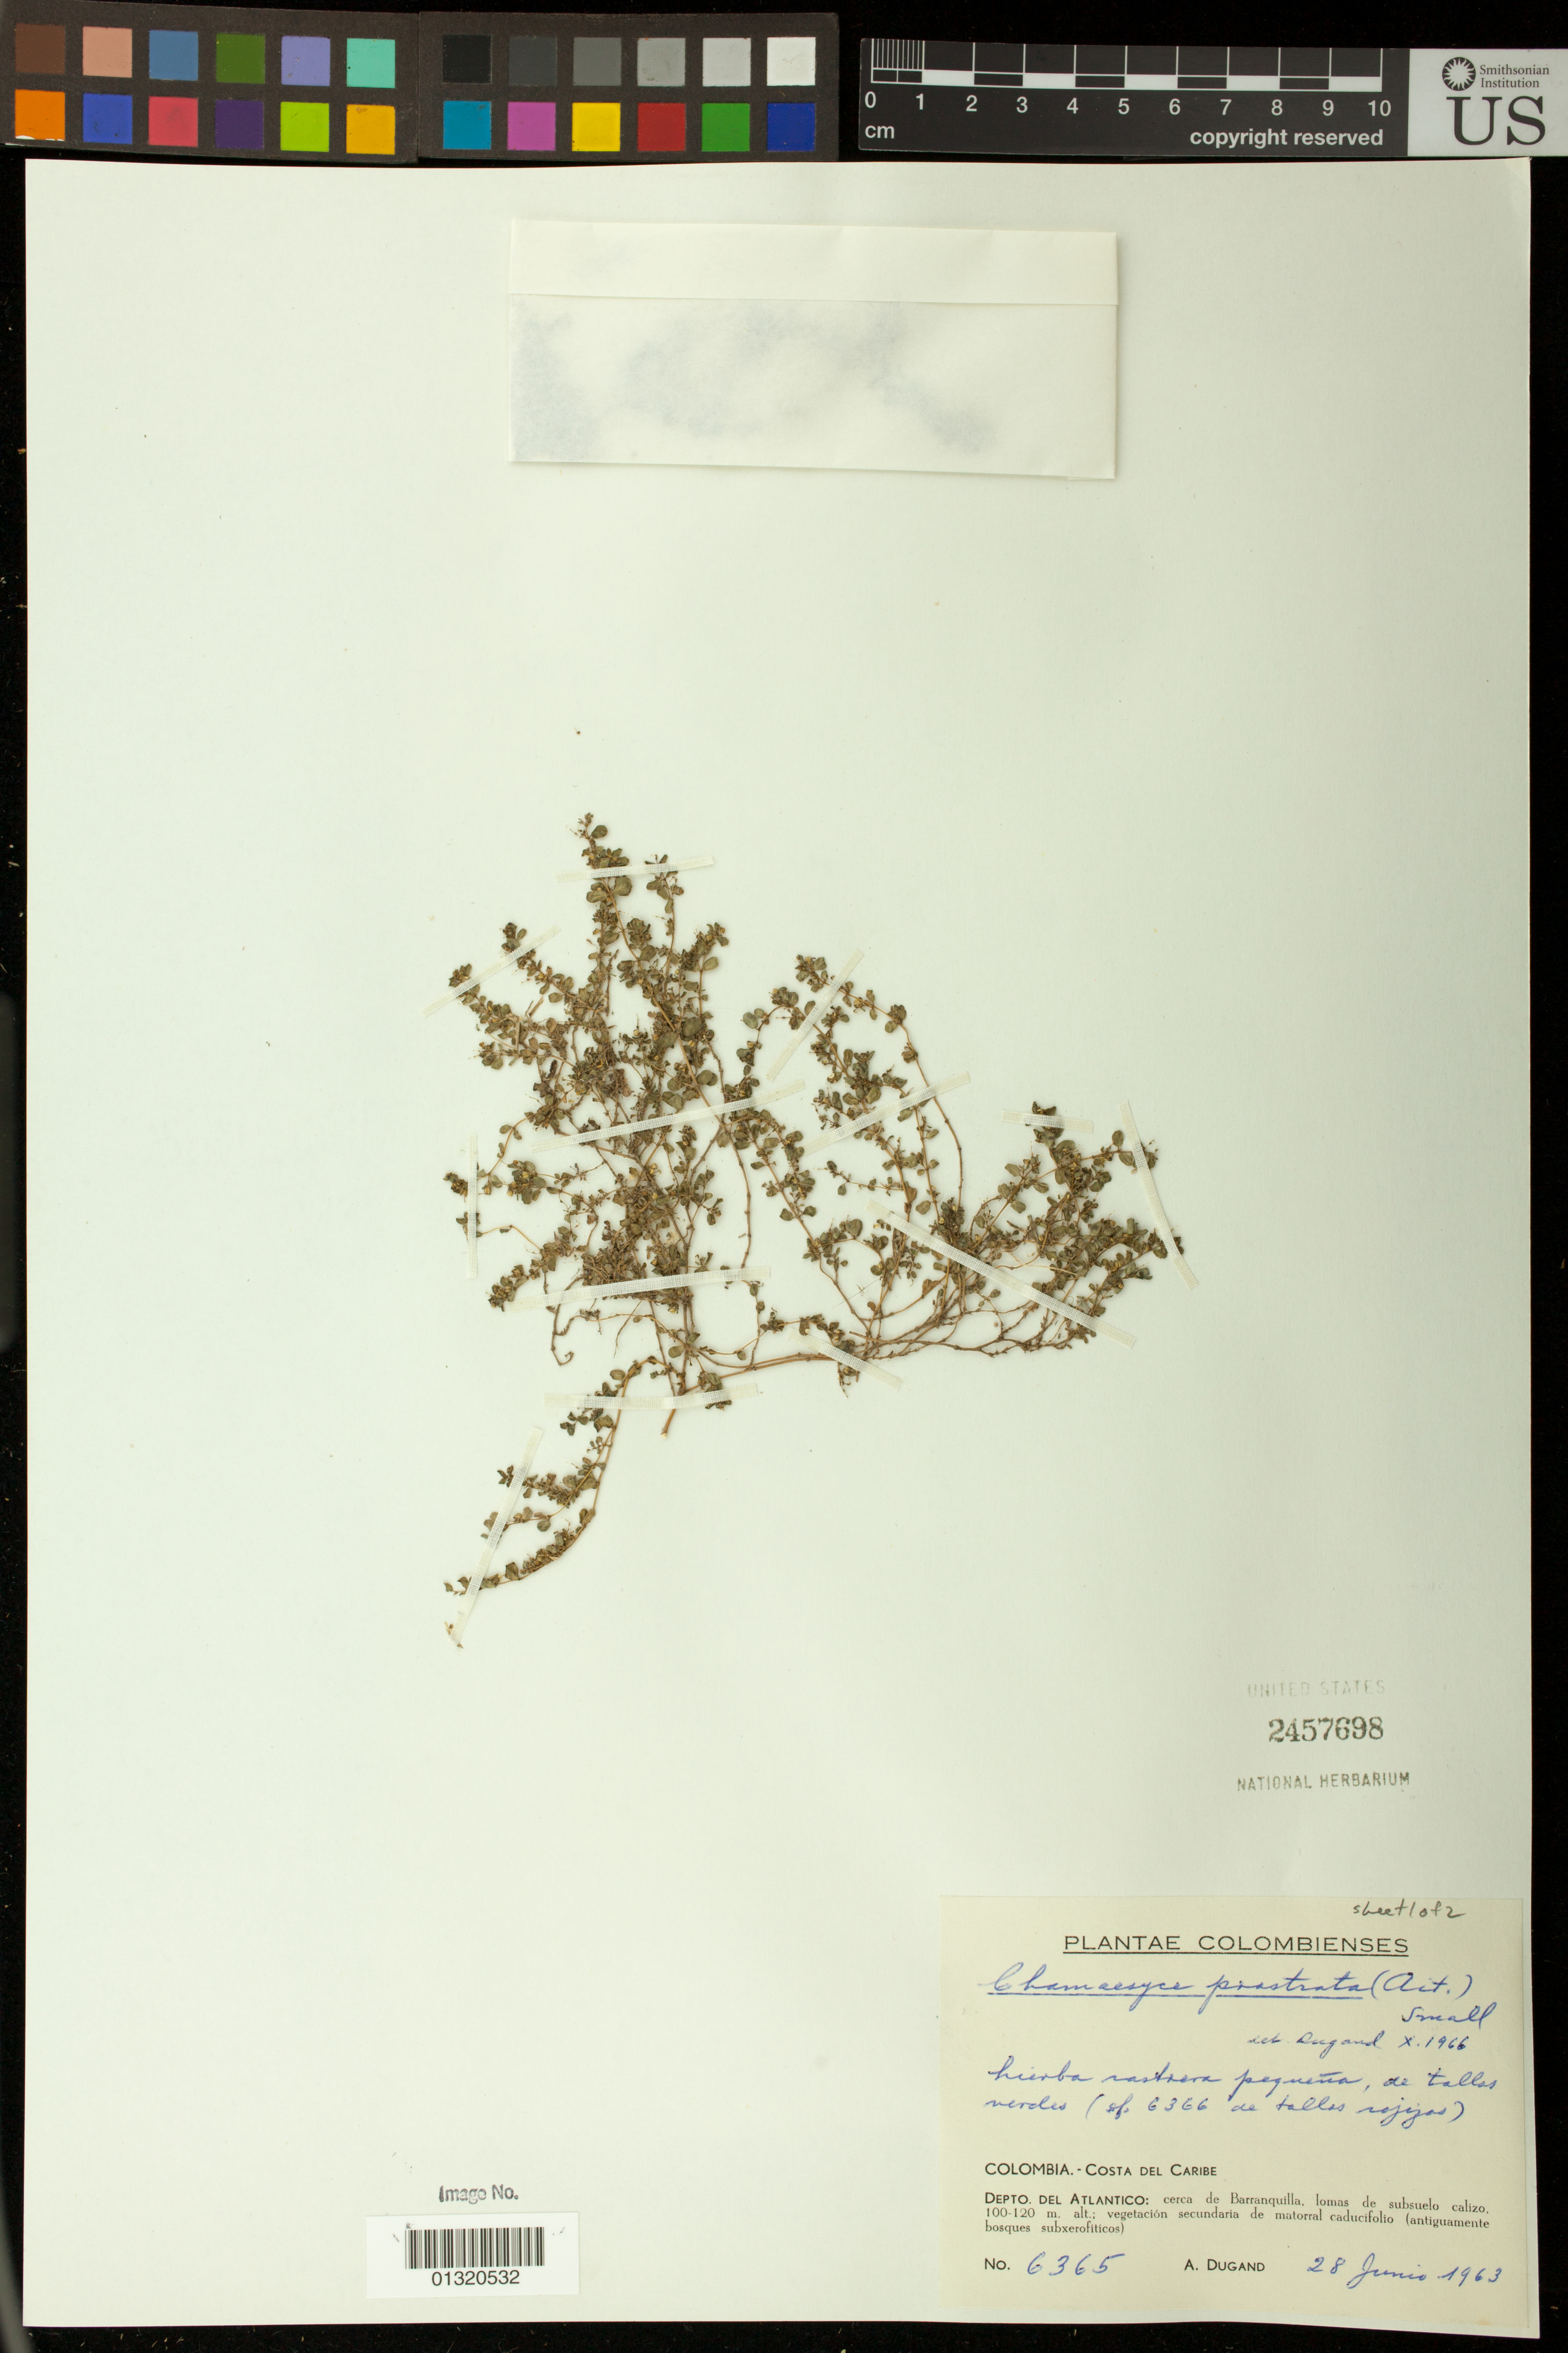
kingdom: Plantae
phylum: Tracheophyta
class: Magnoliopsida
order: Malpighiales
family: Euphorbiaceae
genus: Euphorbia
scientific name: Euphorbia prostrata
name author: Aiton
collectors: A. Dugand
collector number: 6365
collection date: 1963-06-28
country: Colombia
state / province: Atlántico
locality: Costa del Caribe; cerca de Barranquilla, lomas de subsuelo calizo,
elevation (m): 100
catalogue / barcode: US 2457698